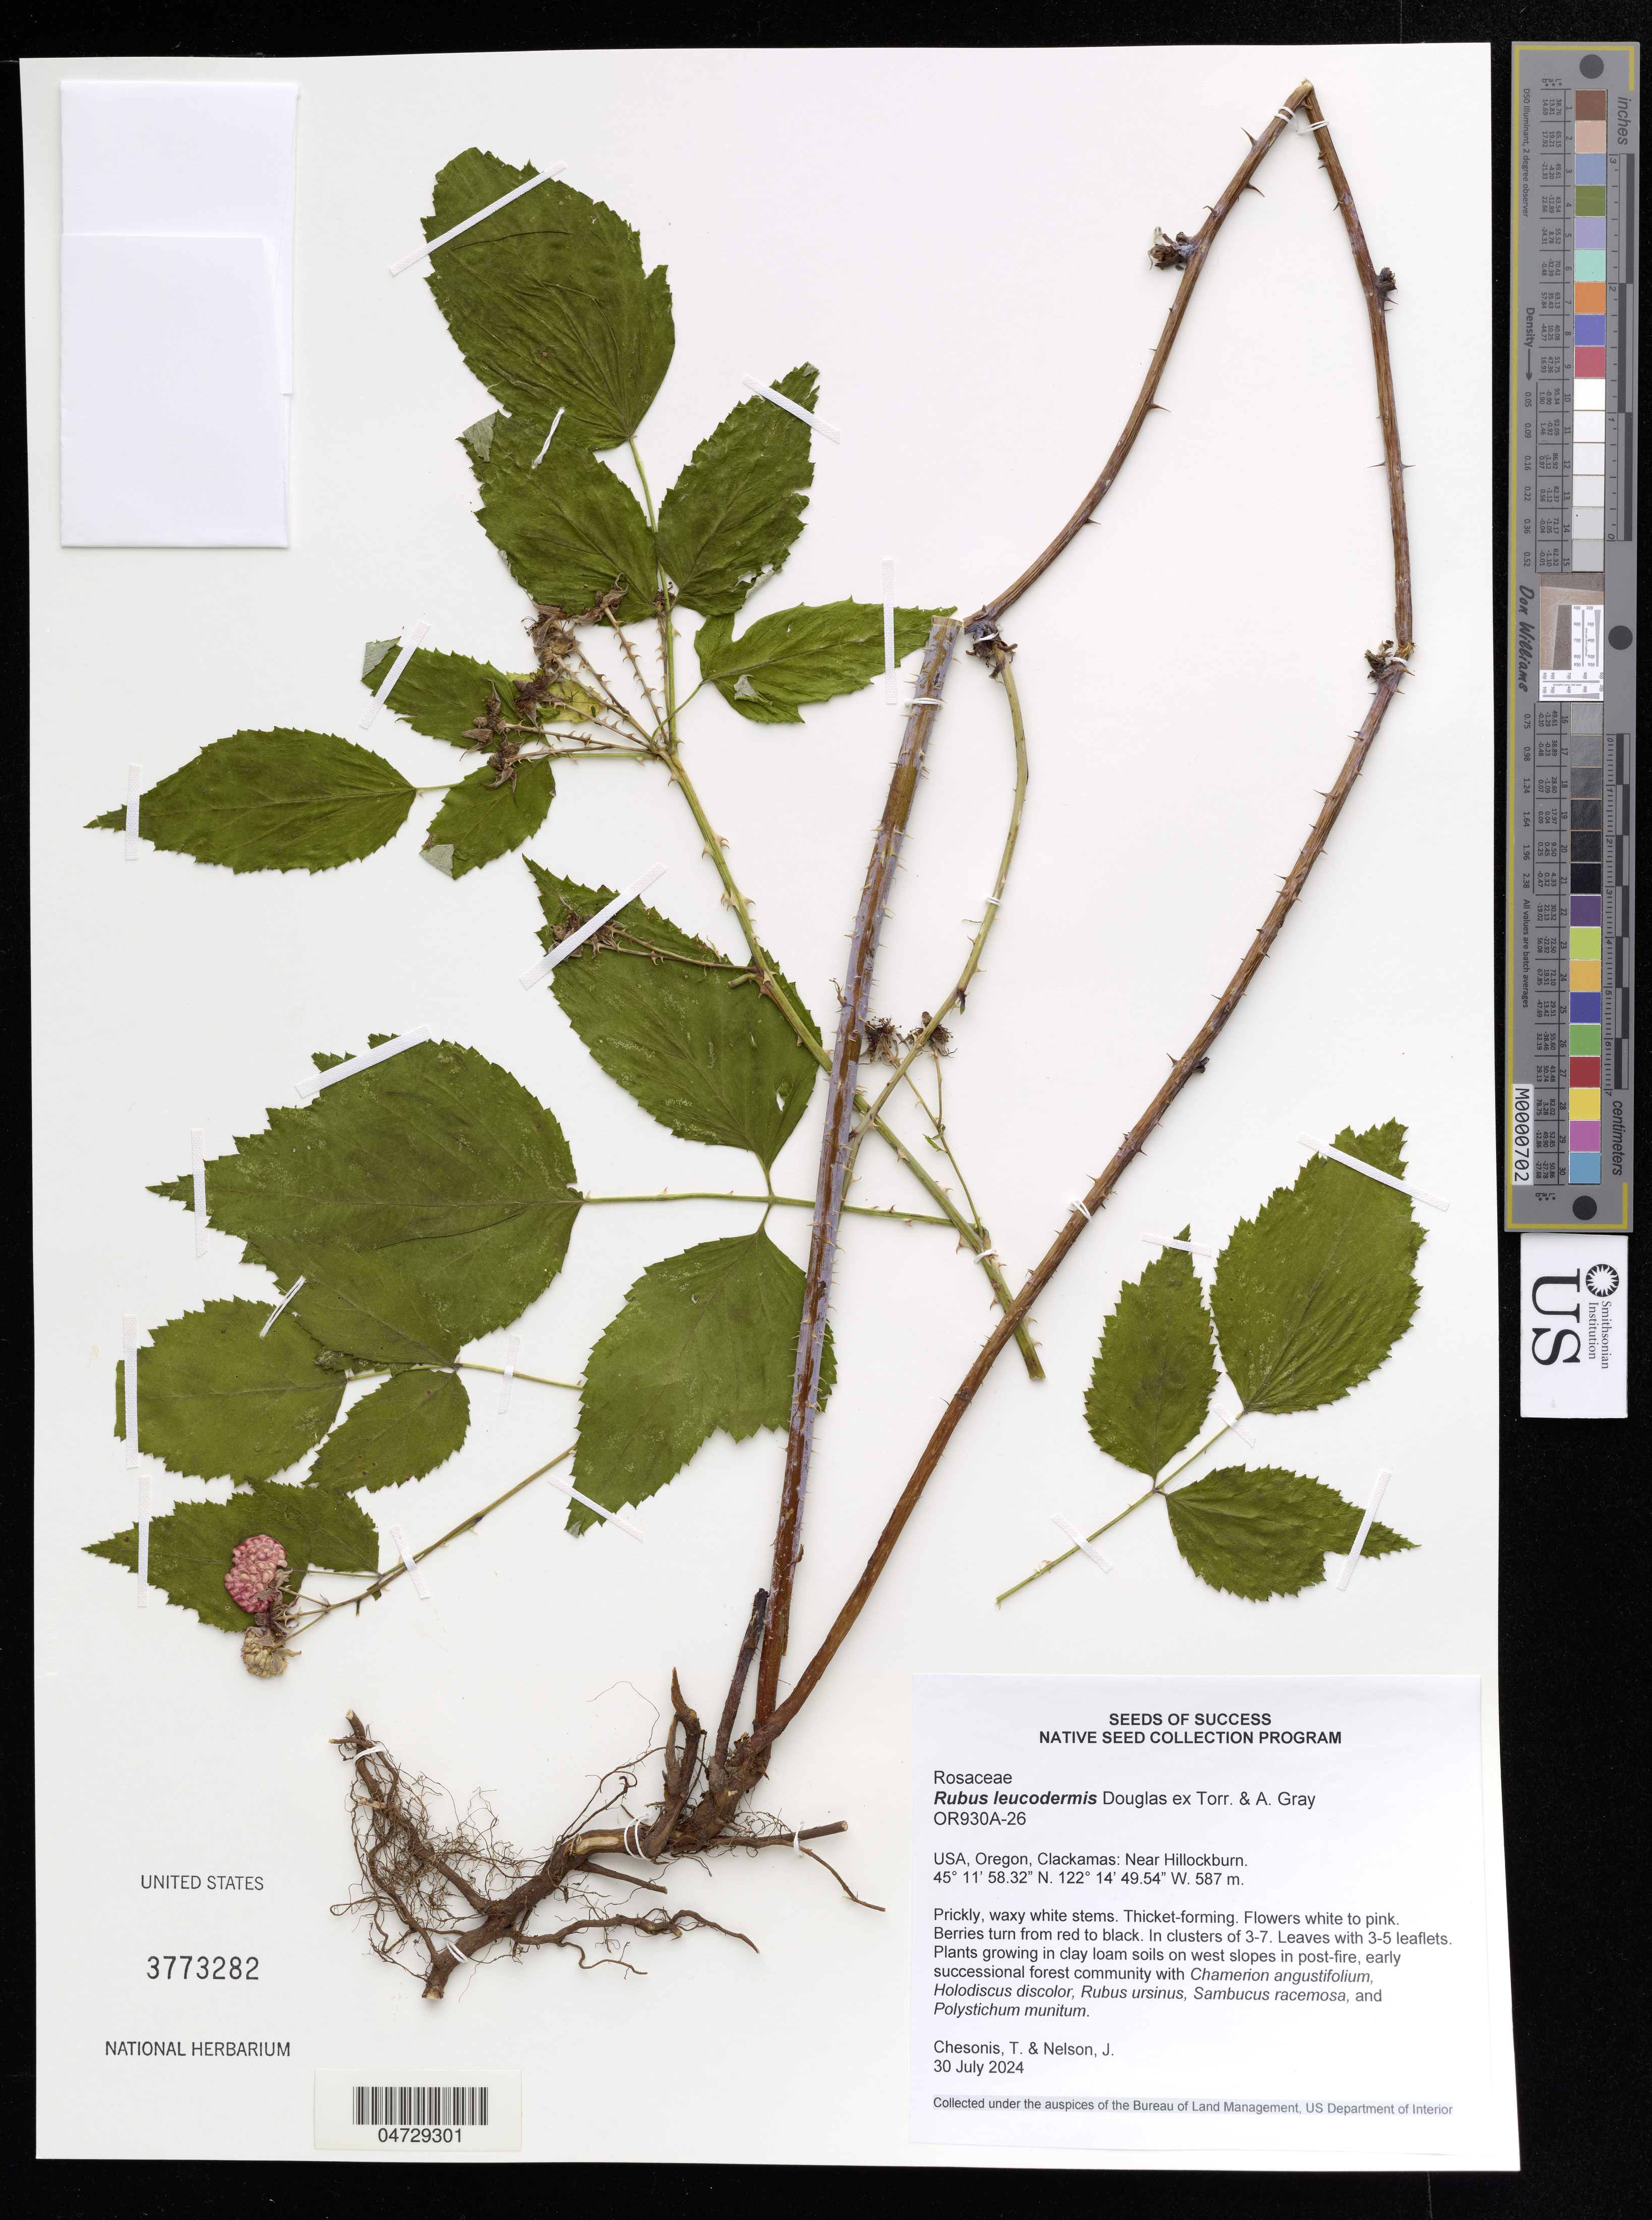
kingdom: Plantae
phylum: Tracheophyta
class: Magnoliopsida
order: Rosales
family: Rosaceae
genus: Rubus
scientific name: Rubus leucodermis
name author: Douglas ex Torr. & A. Gray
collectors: T. Chesonis & J. Nelson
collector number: OR930A-26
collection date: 2024-07-30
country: United States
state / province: Oregon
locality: Clackamas: Near Hillockburn.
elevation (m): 587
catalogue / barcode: US 3773282